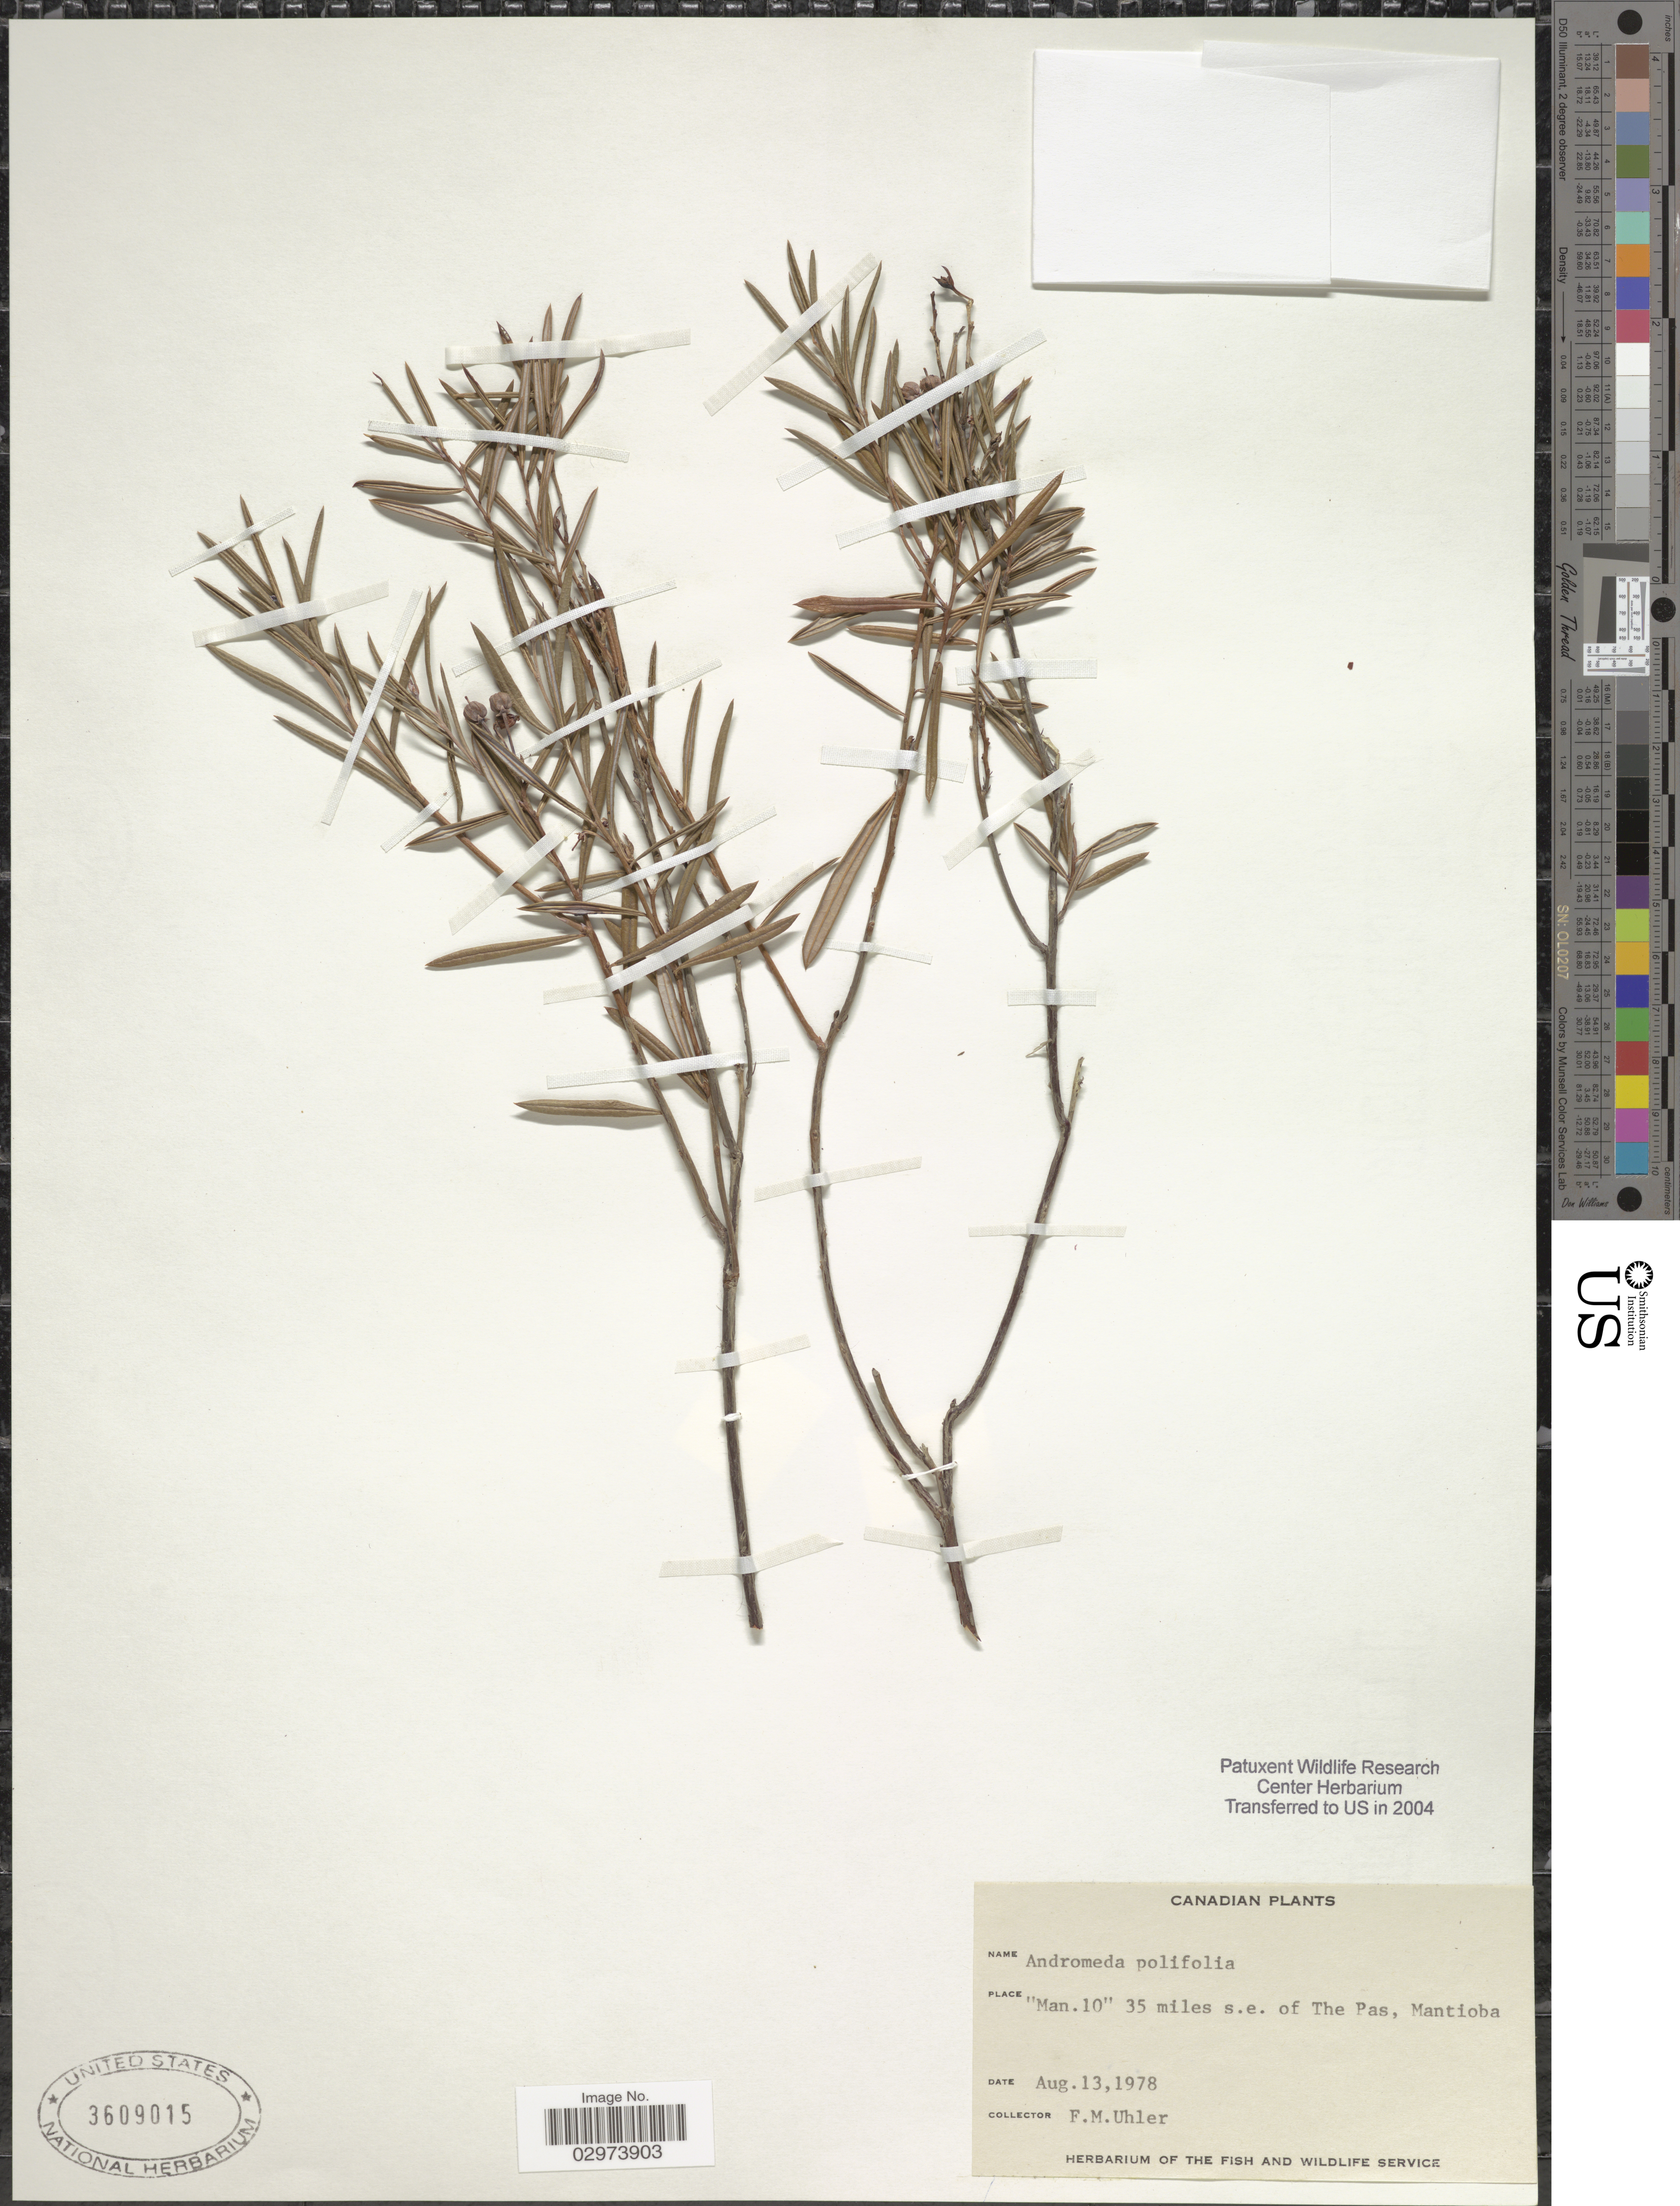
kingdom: Plantae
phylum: Tracheophyta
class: Magnoliopsida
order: Ericales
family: Ericaceae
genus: Andromeda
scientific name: Andromeda polifolia var. latifolia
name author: Aiton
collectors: F. M. Uhler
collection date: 1978-08-13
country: Canada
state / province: Manitoba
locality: Man. 10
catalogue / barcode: US 3609015